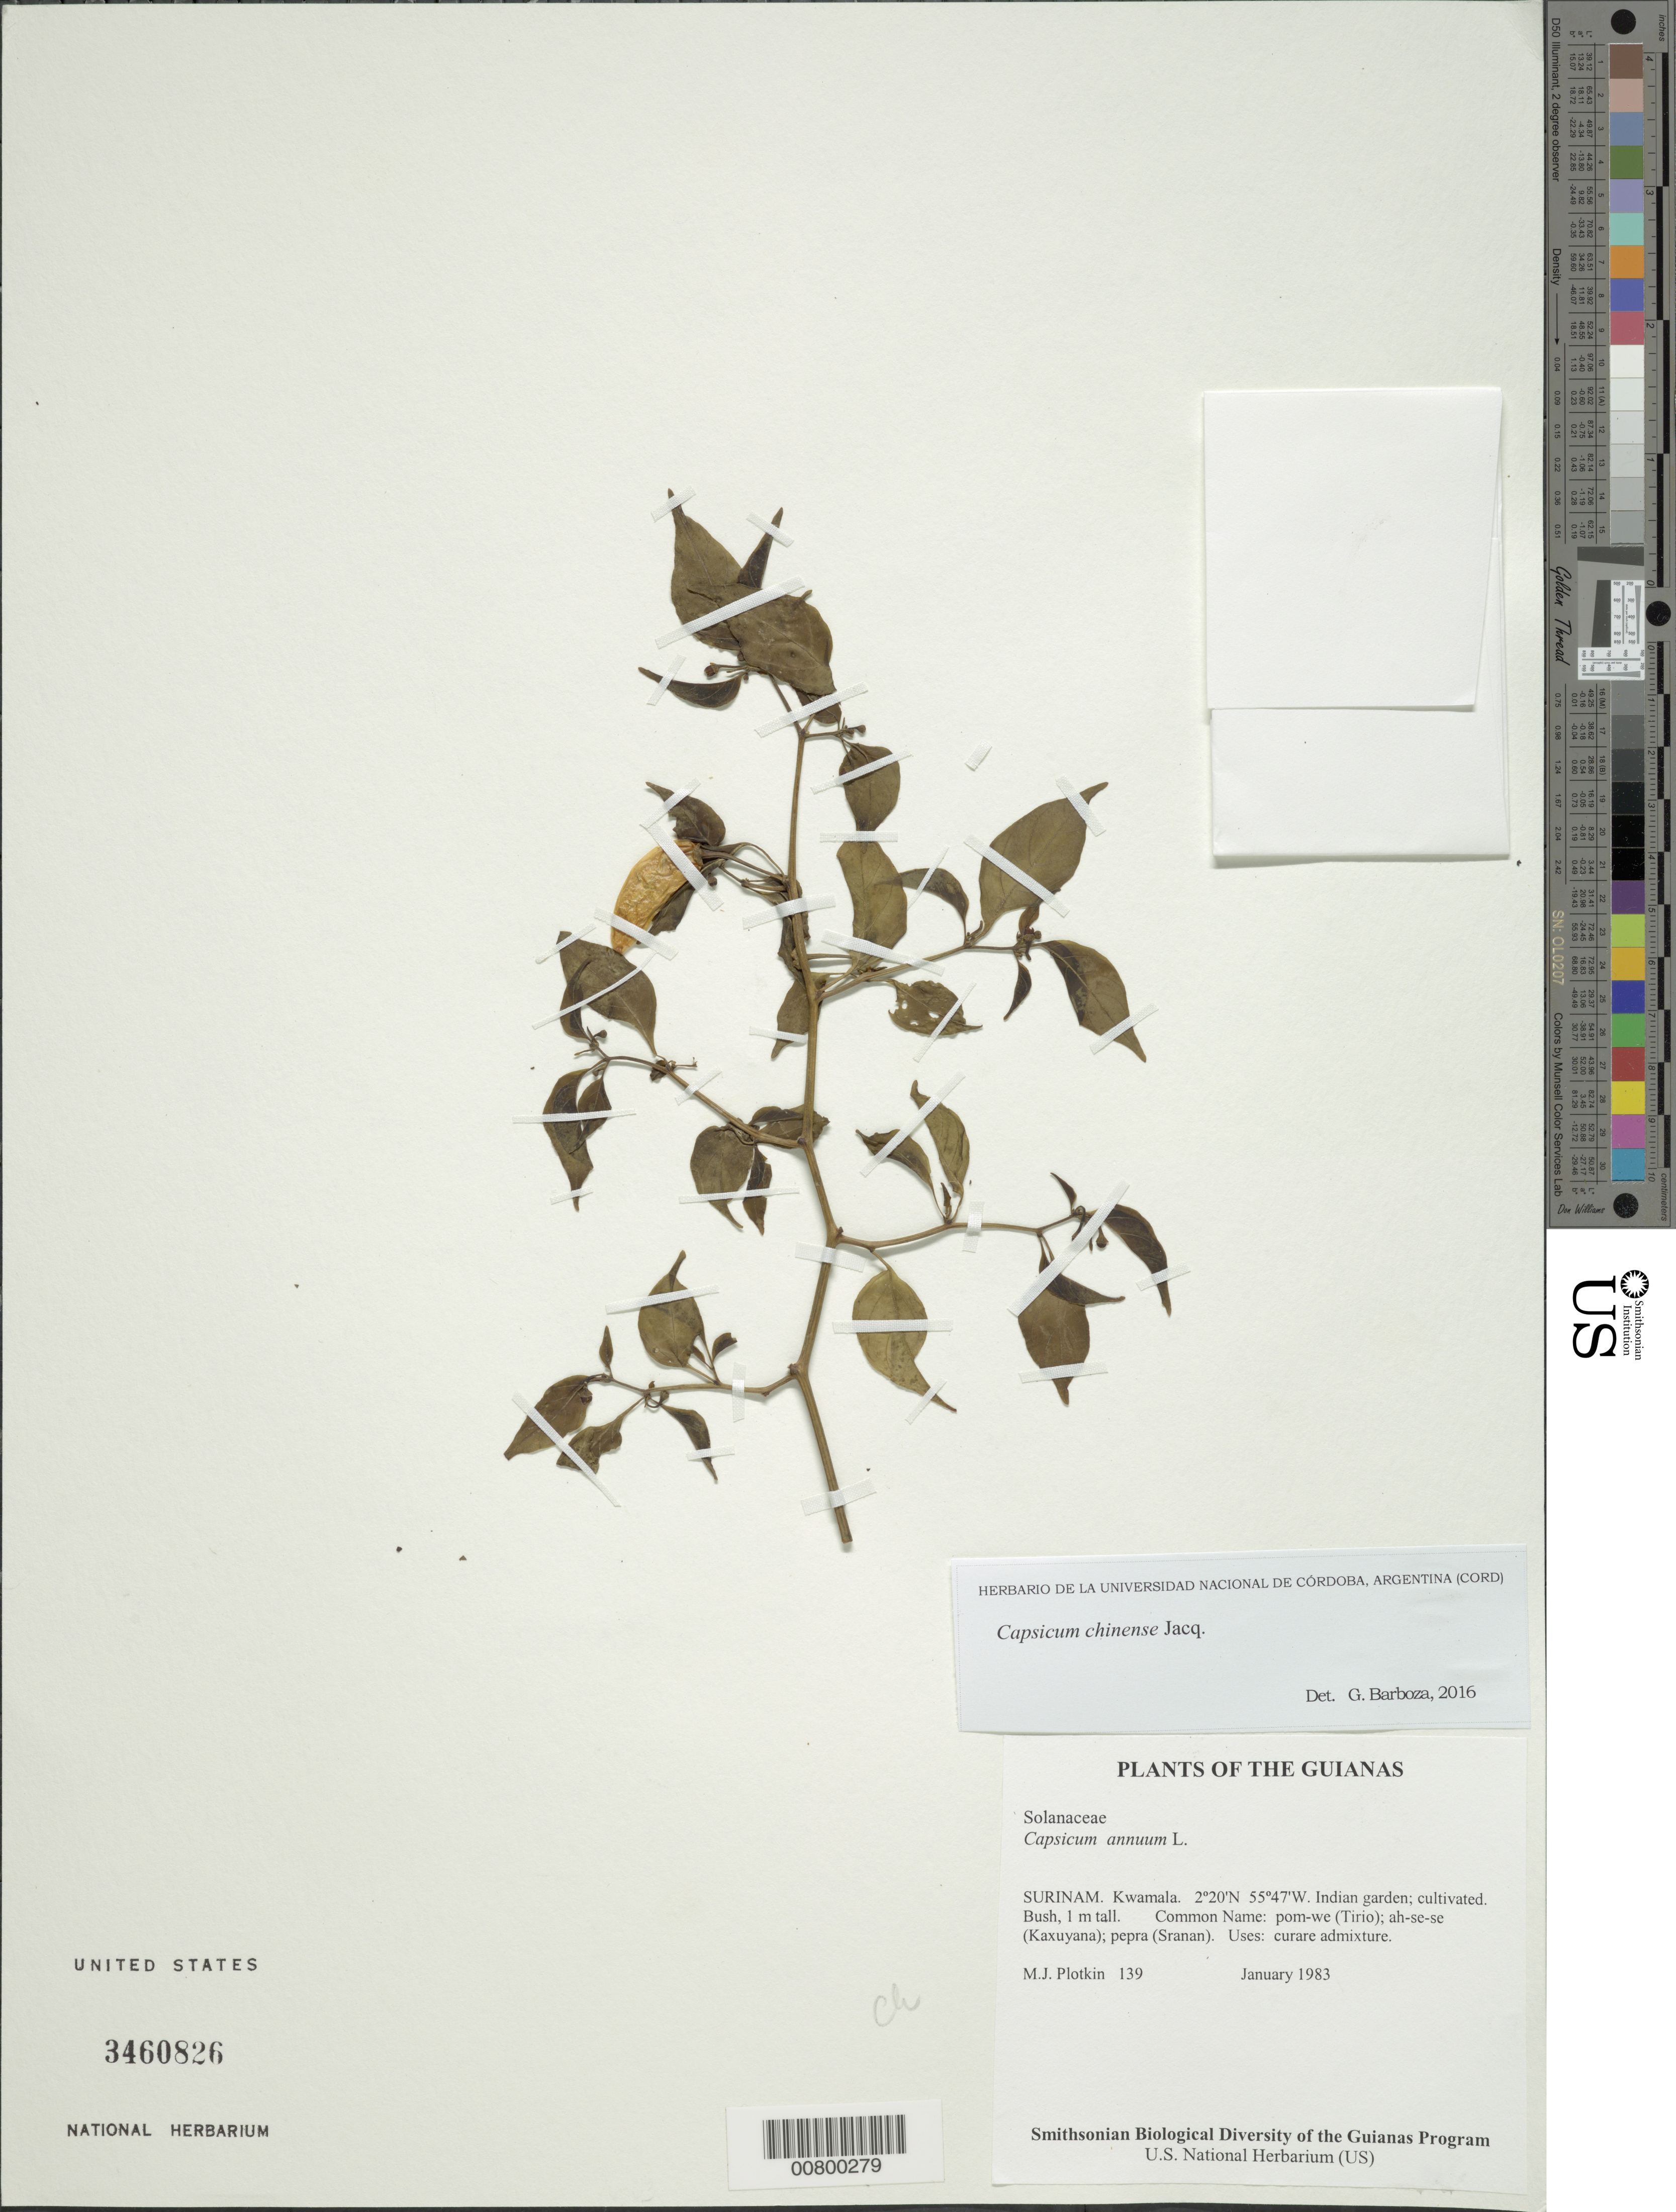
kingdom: Plantae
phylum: Tracheophyta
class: Magnoliopsida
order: Solanales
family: Solanaceae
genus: Capsicum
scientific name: Capsicum chinense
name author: Jacq.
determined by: Barboza, G. E., (CORD), Museo Botanico - Cordoba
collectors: M. Plotkin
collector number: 139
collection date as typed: January 1983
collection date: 1983-01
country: Suriname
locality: Kwamala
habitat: Indian garden: cultivated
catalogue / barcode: US 3460826